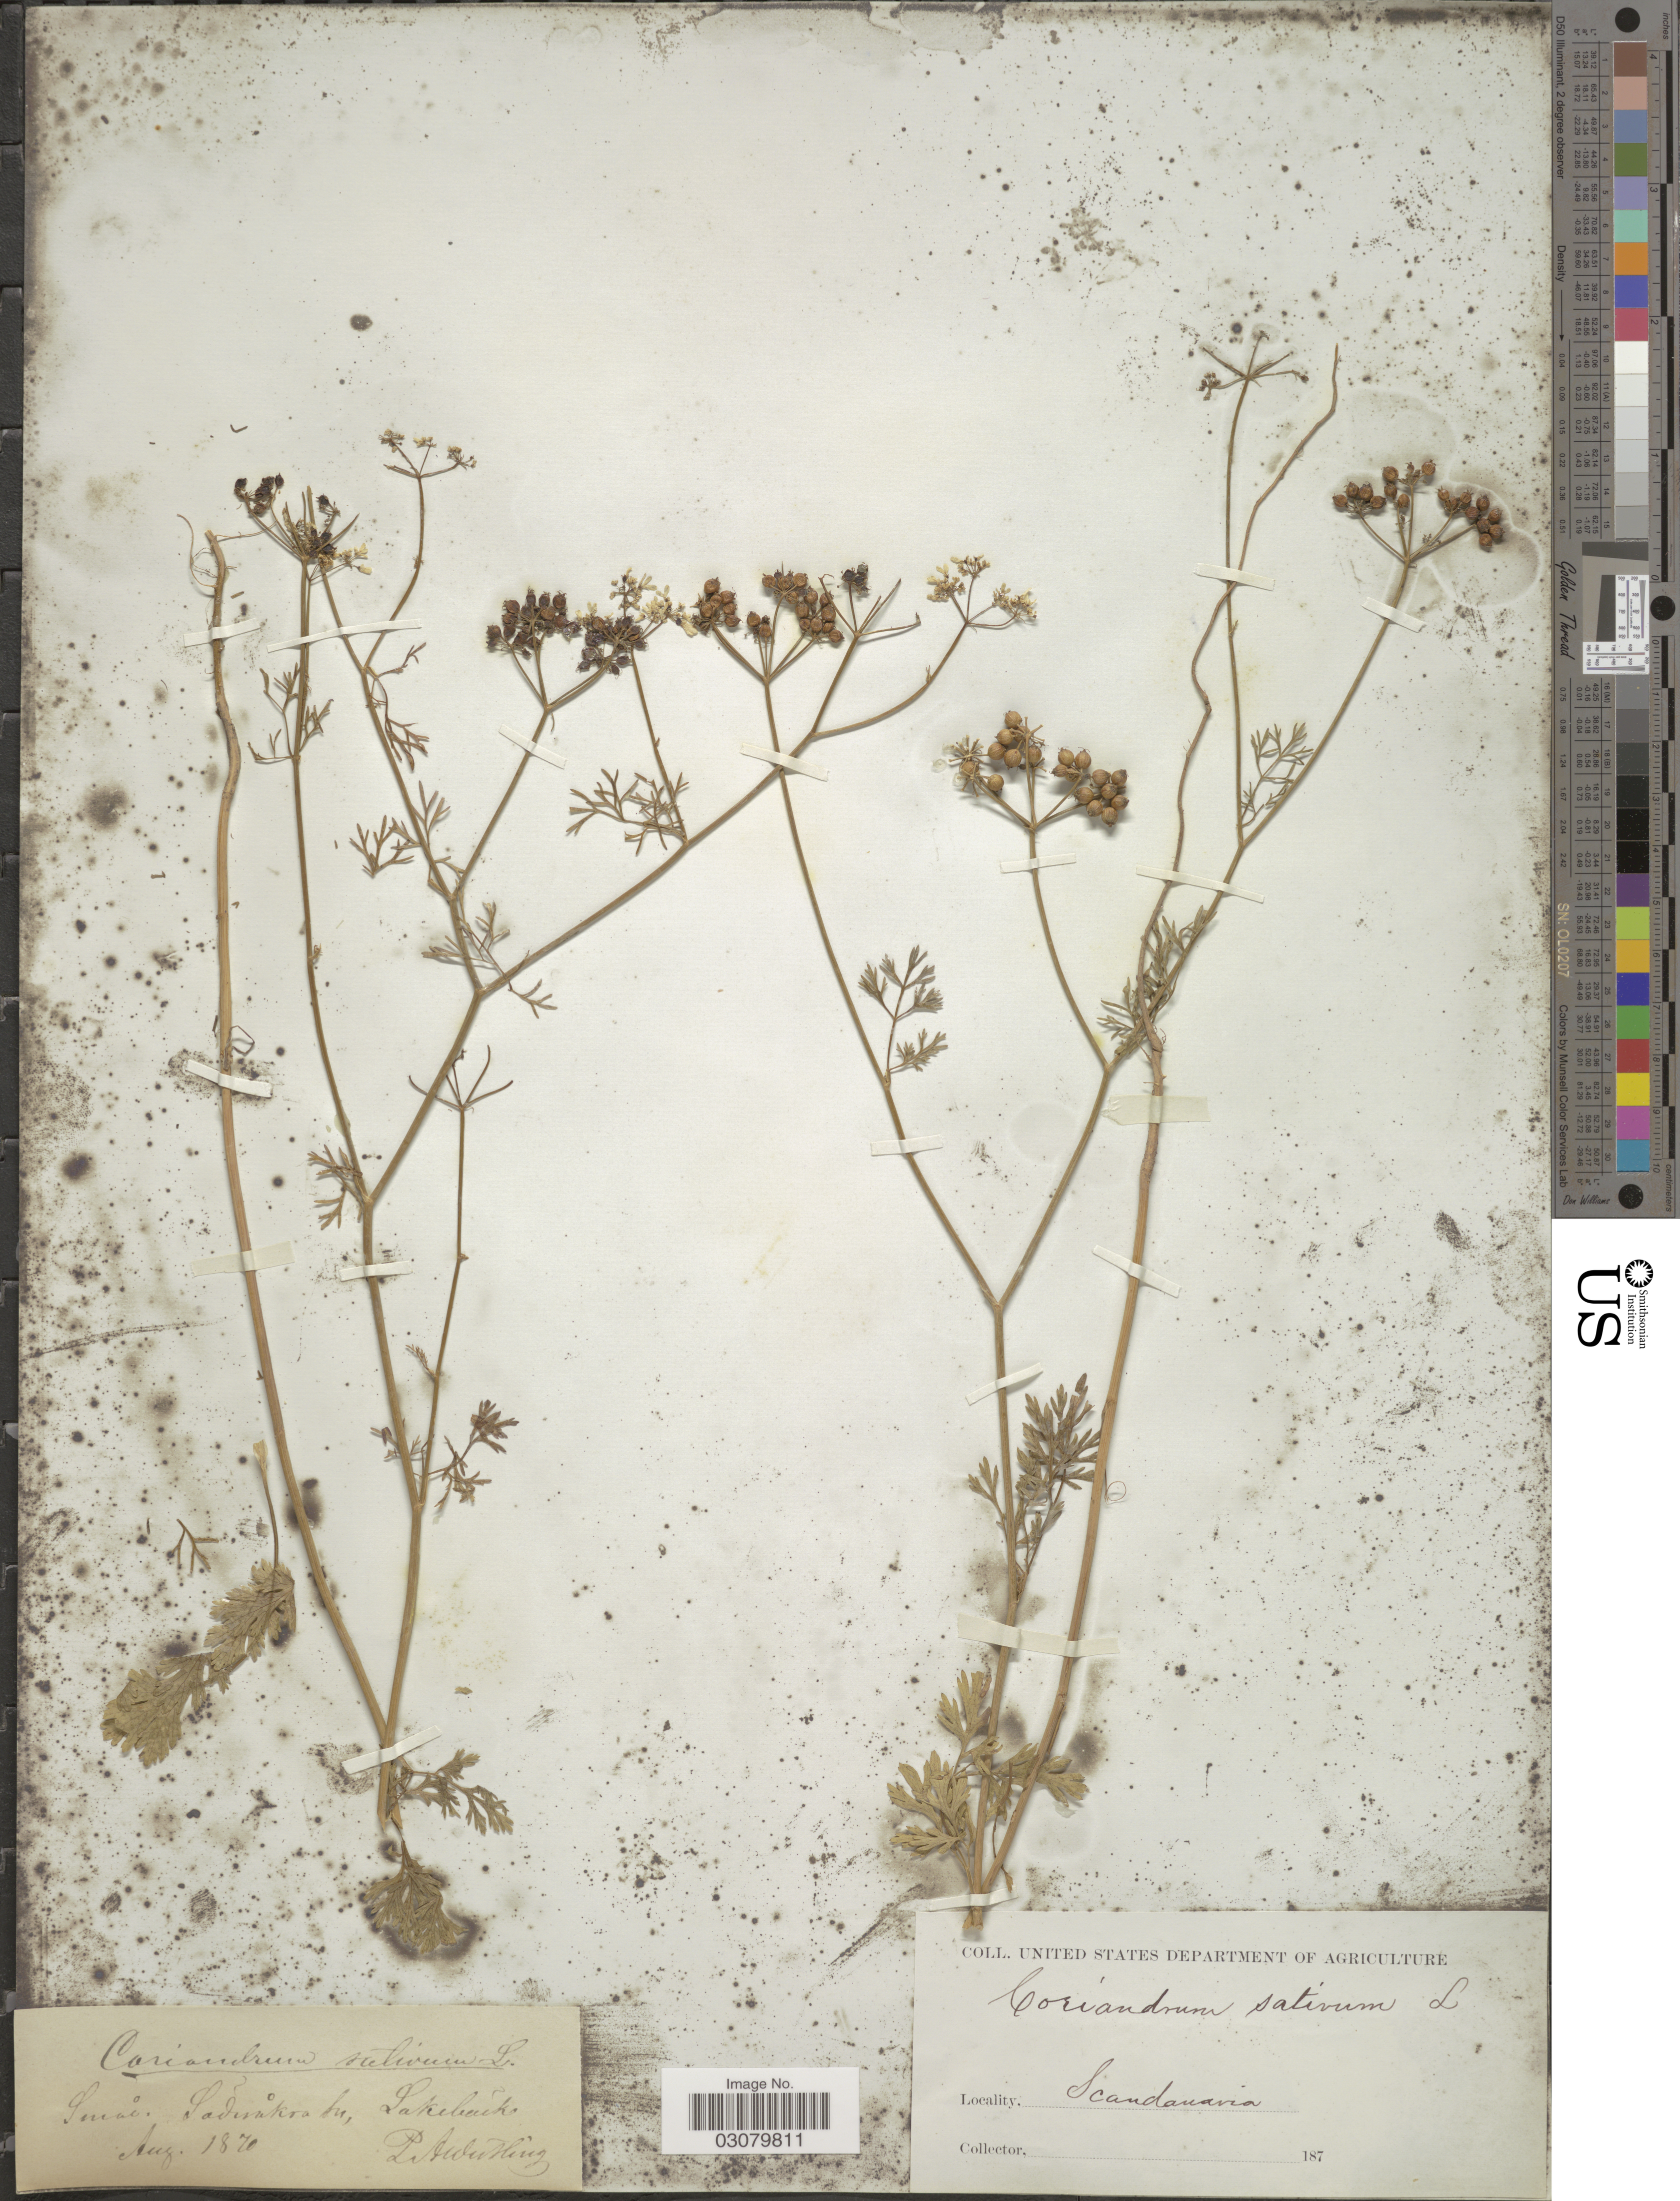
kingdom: Plantae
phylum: Tracheophyta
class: Magnoliopsida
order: Apiales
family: Apiaceae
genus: Coriandrum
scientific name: Coriandrum sativum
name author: L.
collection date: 1867-08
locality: Semac. Sadivakrabu, Lakebucke. [interpreted] Scandanavia.